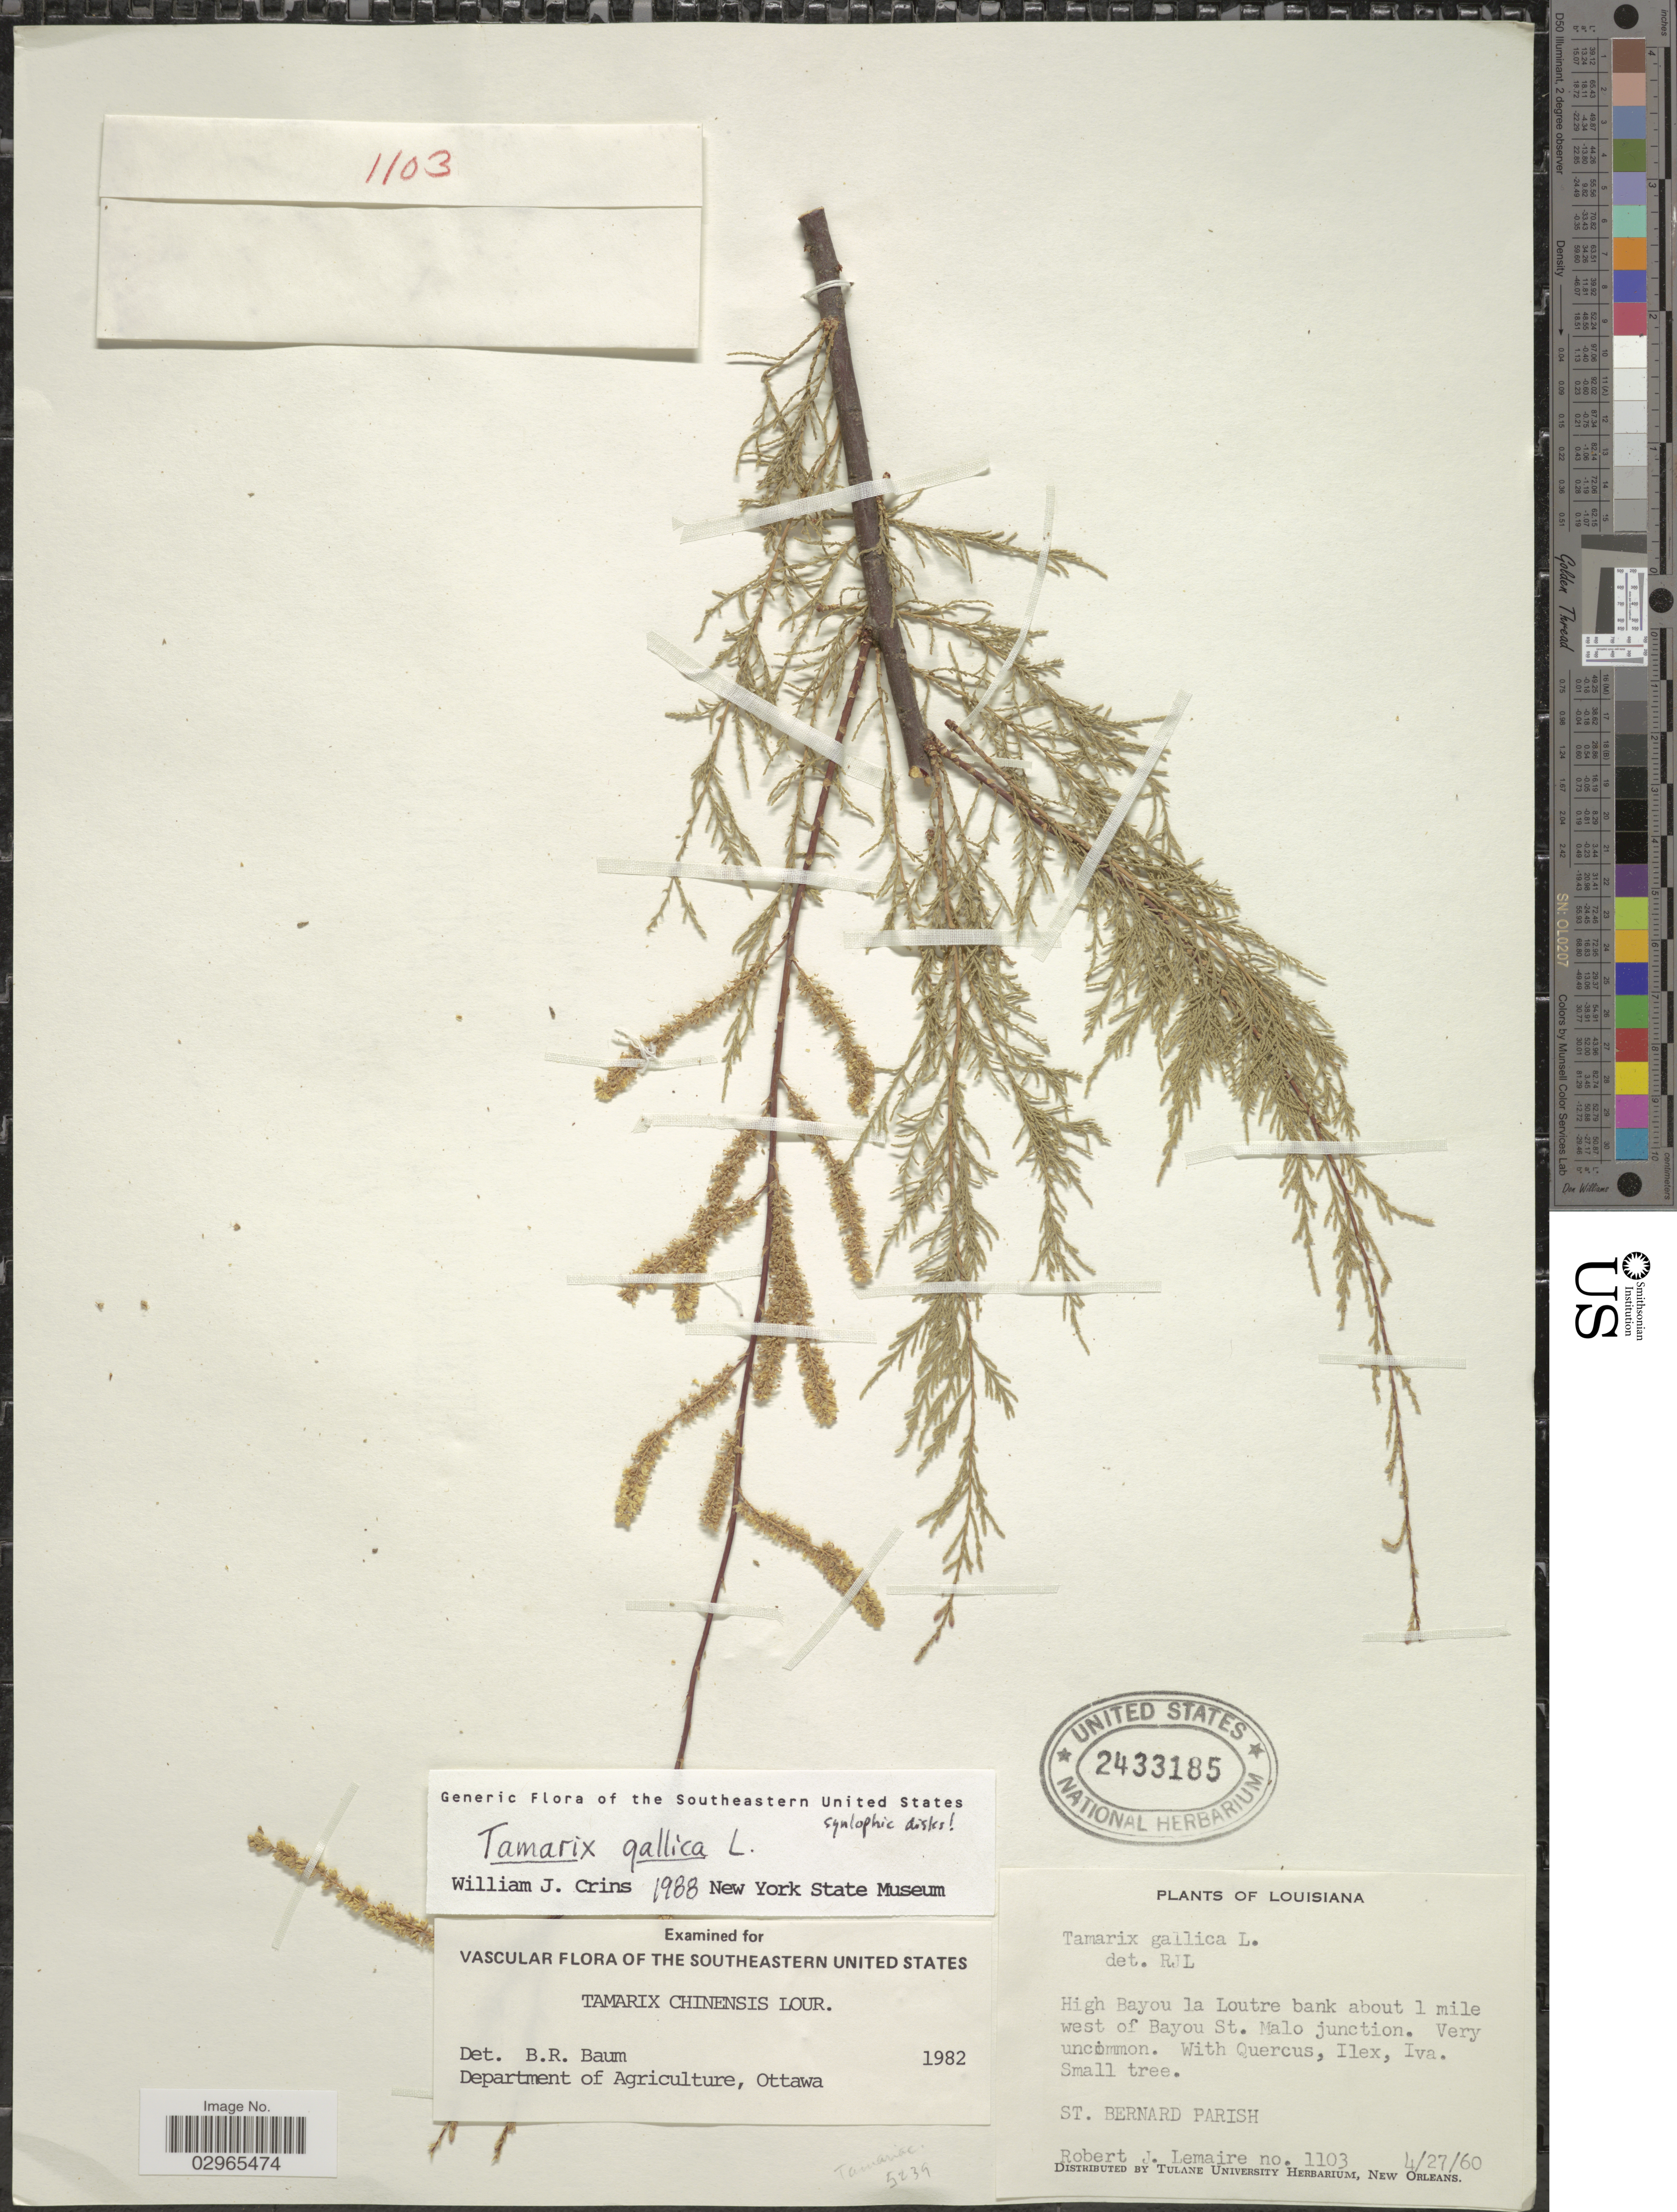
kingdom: Plantae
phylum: Tracheophyta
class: Magnoliopsida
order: Caryophyllales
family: Tamaricaceae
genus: Tamarix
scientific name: Tamarix gallica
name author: L.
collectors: R. J. Lemaire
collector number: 1103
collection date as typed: Transcribed d/m/y: 27/4/60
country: United States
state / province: Louisiana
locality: High Bayou la Loutre bank about 1 mile west of Bayou St. Malo junction. St. Bernard Parish.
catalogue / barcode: US 2433185